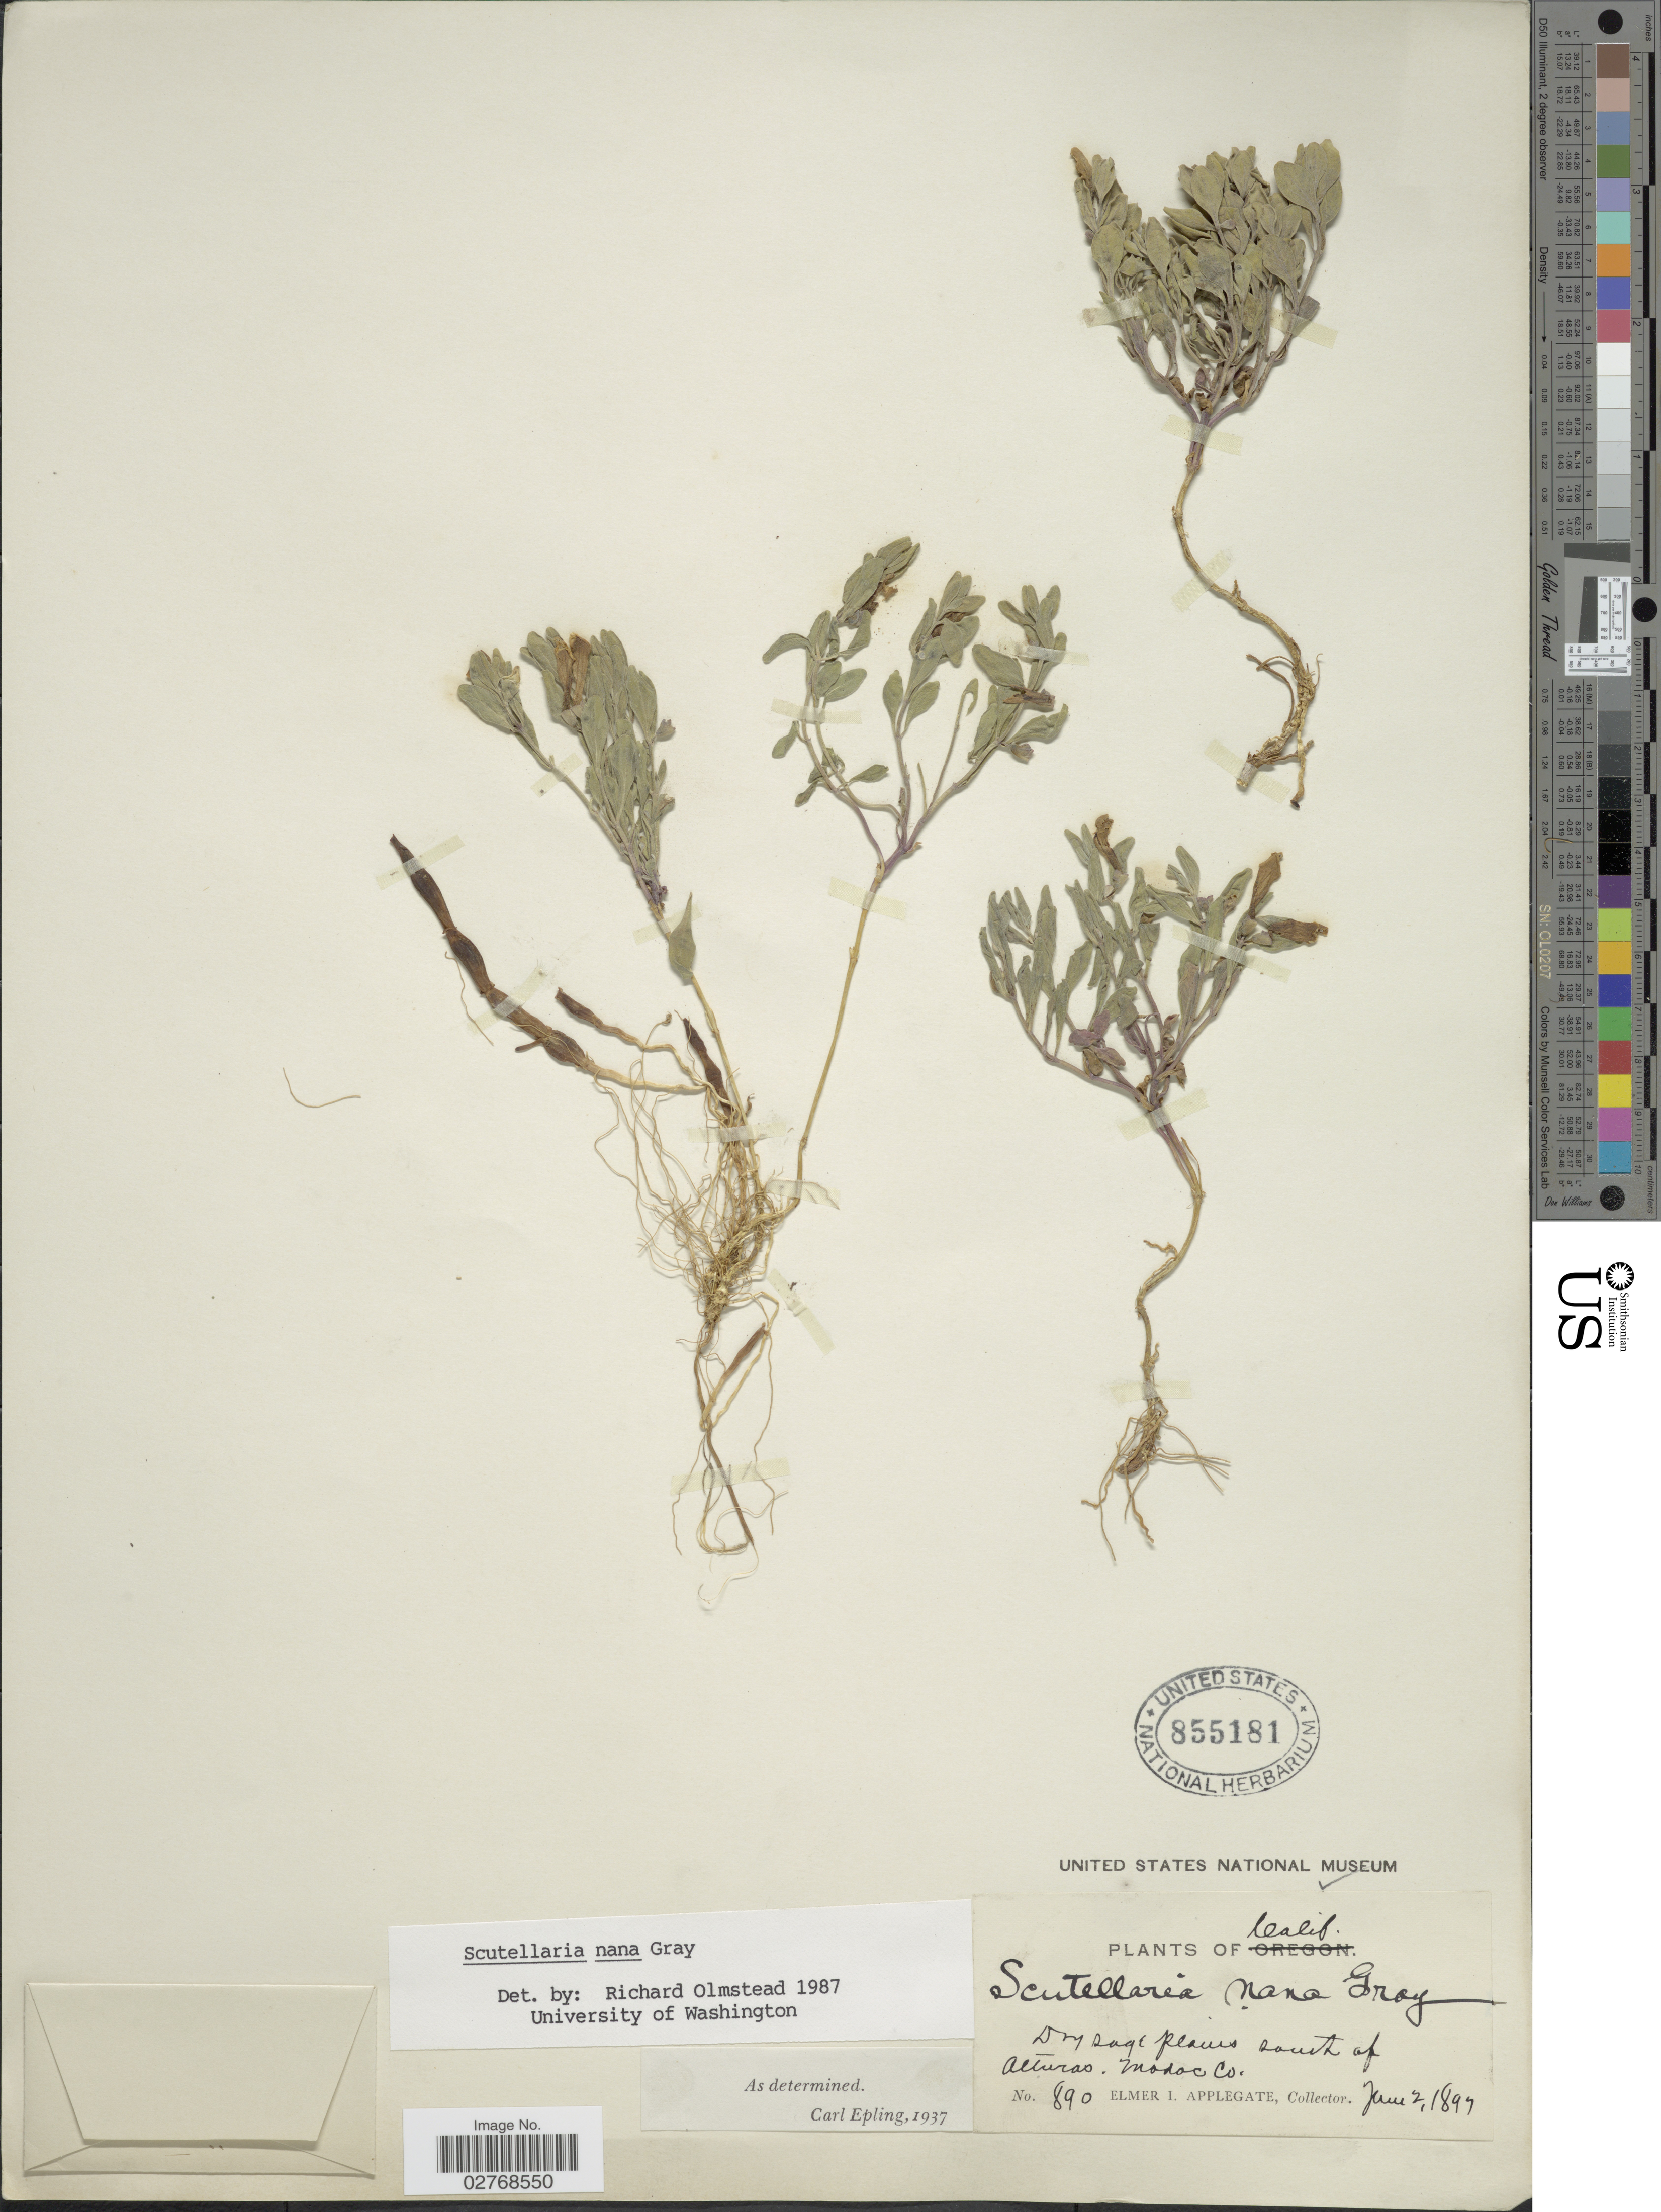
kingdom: Plantae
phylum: Tracheophyta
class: Magnoliopsida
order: Lamiales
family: Lamiaceae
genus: Scutellaria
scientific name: Scutellaria nana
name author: A. Gray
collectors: E. I. Applegate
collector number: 890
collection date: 1899-06-02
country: United States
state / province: California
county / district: Modoc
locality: Dry sage plains south of Alturas. Modoc Co.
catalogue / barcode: US 855181